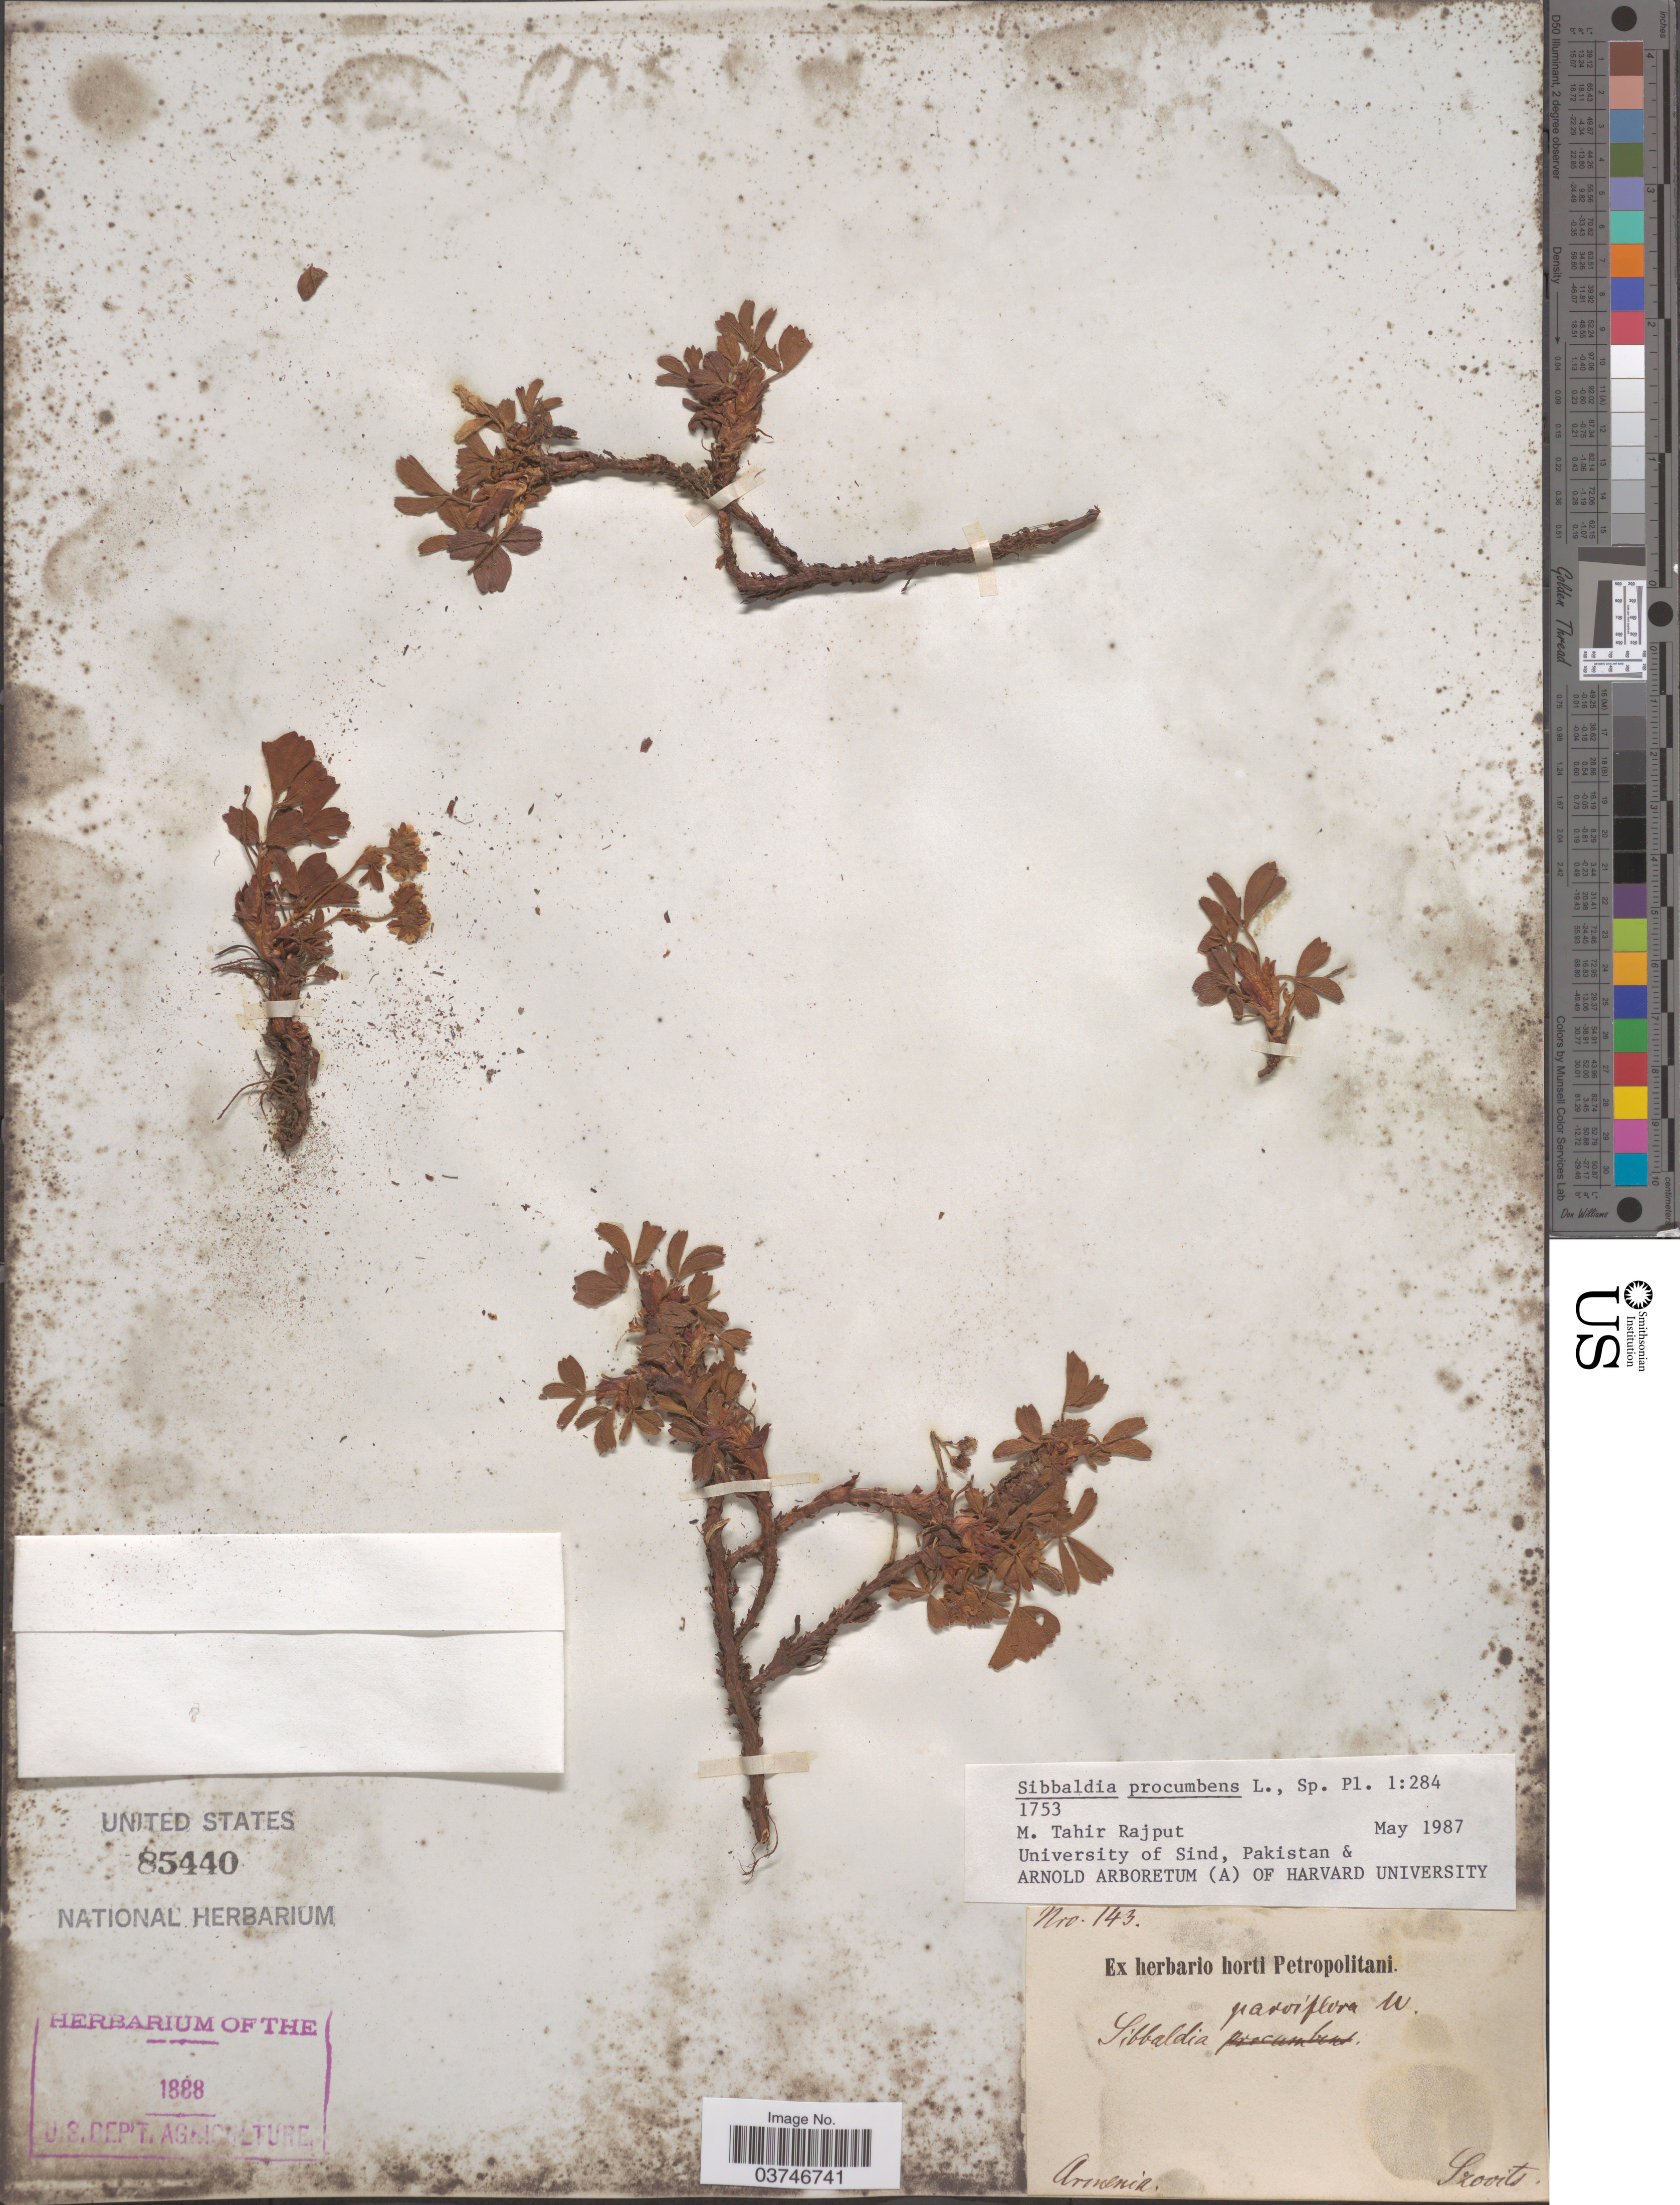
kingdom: Plantae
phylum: Tracheophyta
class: Magnoliopsida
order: Rosales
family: Rosaceae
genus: Sibbaldia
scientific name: Sibbaldia procumbens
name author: L.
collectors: Szovits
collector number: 143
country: Armenia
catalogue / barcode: US 85440